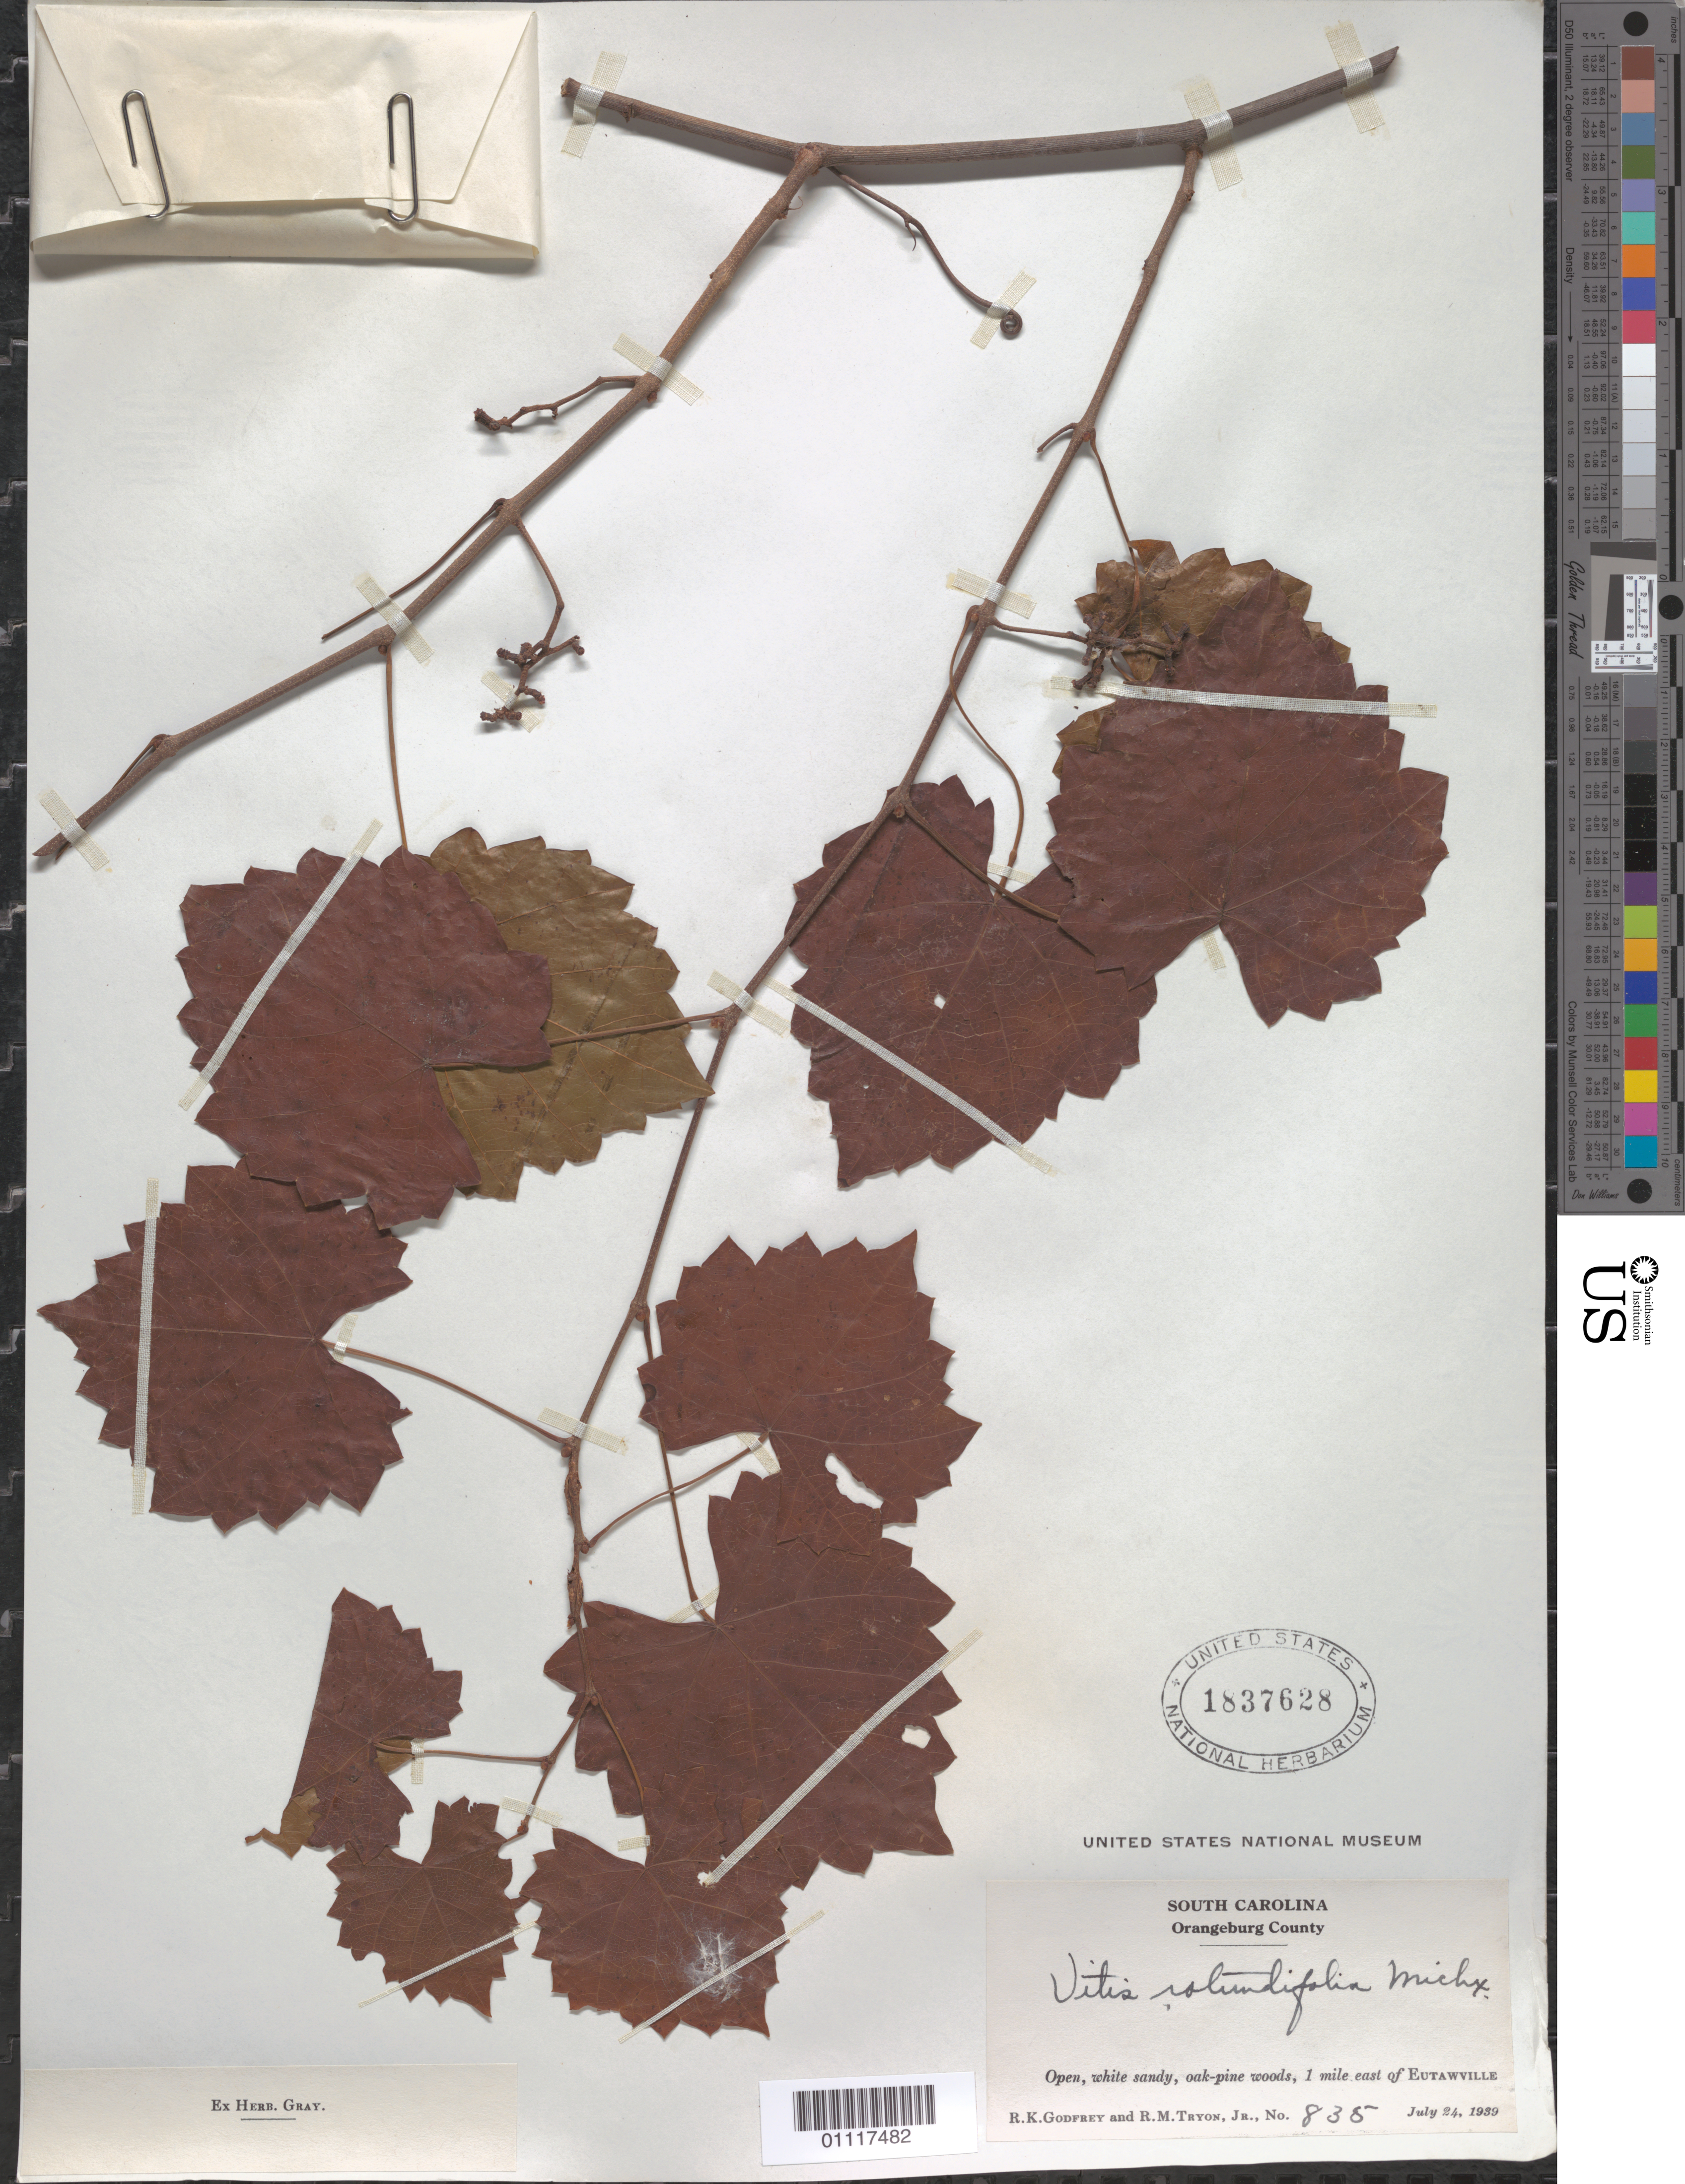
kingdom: Plantae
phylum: Tracheophyta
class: Magnoliopsida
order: Vitales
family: Vitaceae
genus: Vitis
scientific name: Vitis rotundifolia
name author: Michx.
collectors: R. K. Godfrey & R. M. Tryon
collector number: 835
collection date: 1939-07-24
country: United States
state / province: South Carolina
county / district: Orangeburg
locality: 1 mile east of Eutawvilee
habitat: open, white sandy, oak-pine woods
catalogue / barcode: US 1837628